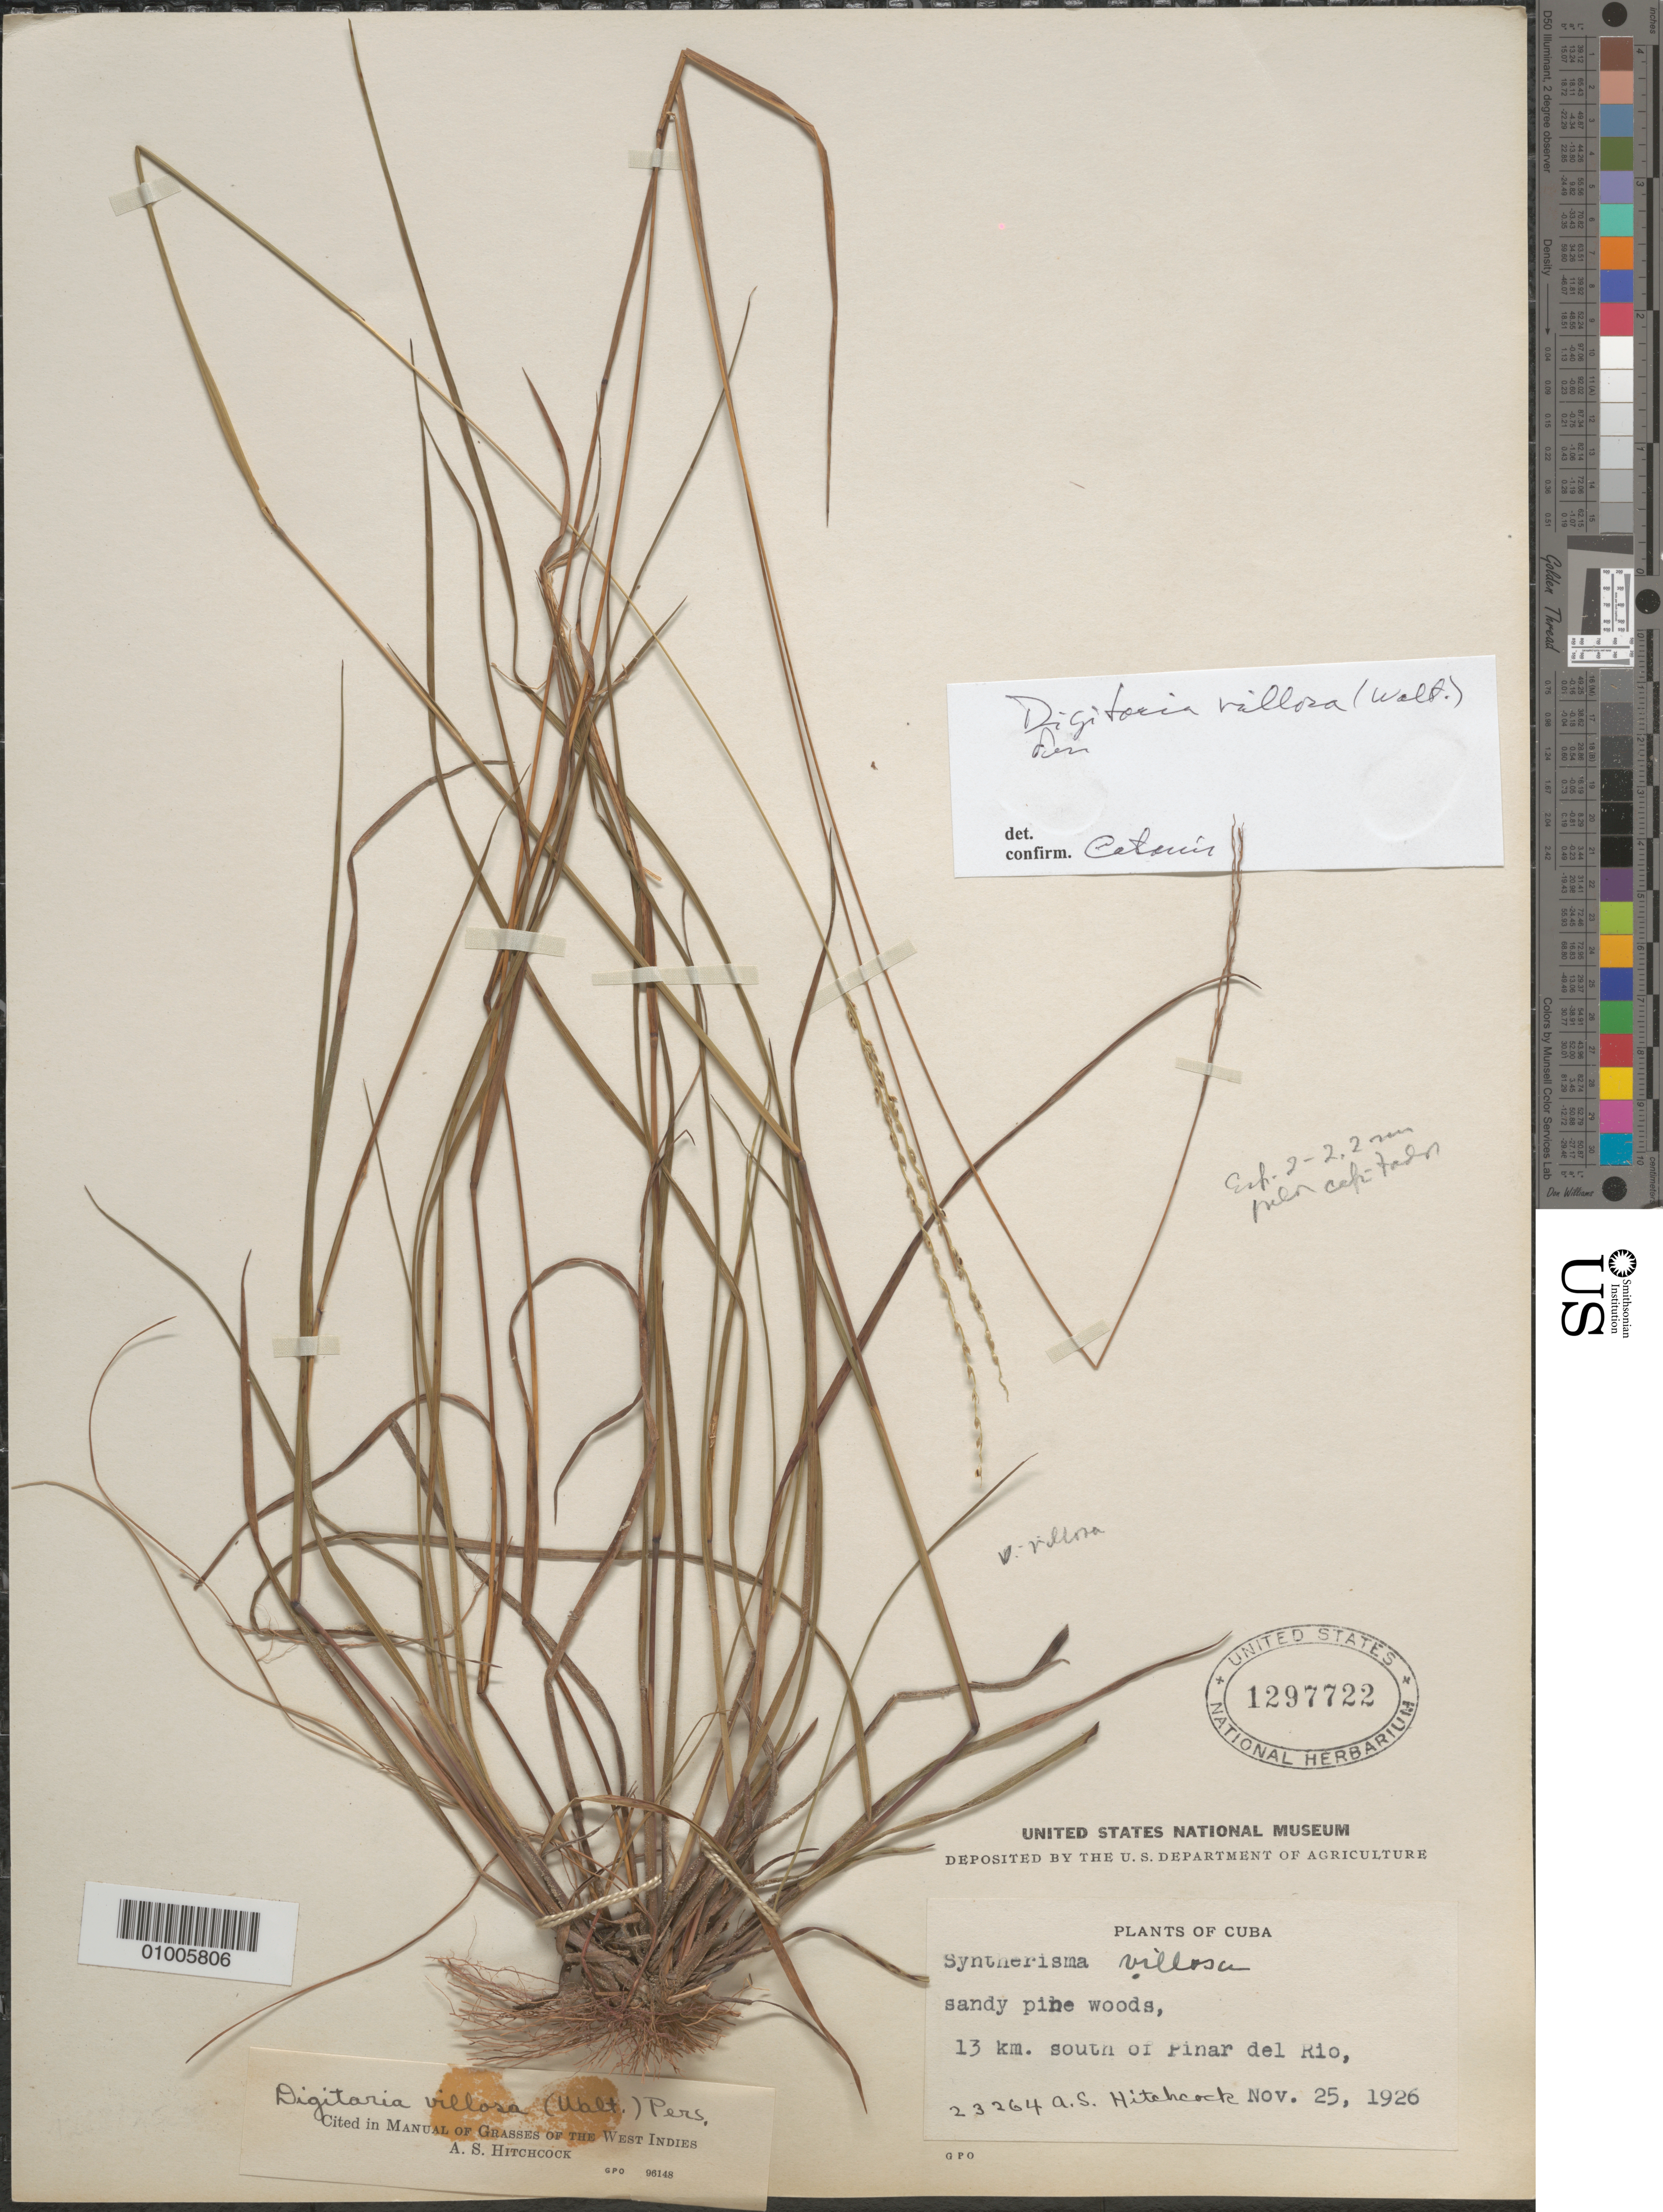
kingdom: Plantae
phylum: Tracheophyta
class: Liliopsida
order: Poales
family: Poaceae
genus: Digitaria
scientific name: Digitaria villosa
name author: (Walter) Pers.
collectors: A. S. Hitchcock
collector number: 23264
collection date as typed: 25 Nov 1926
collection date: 1926-11-25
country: Cuba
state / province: Pinar del Rio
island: Cuba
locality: Pinar del Rio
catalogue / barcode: US 1297722